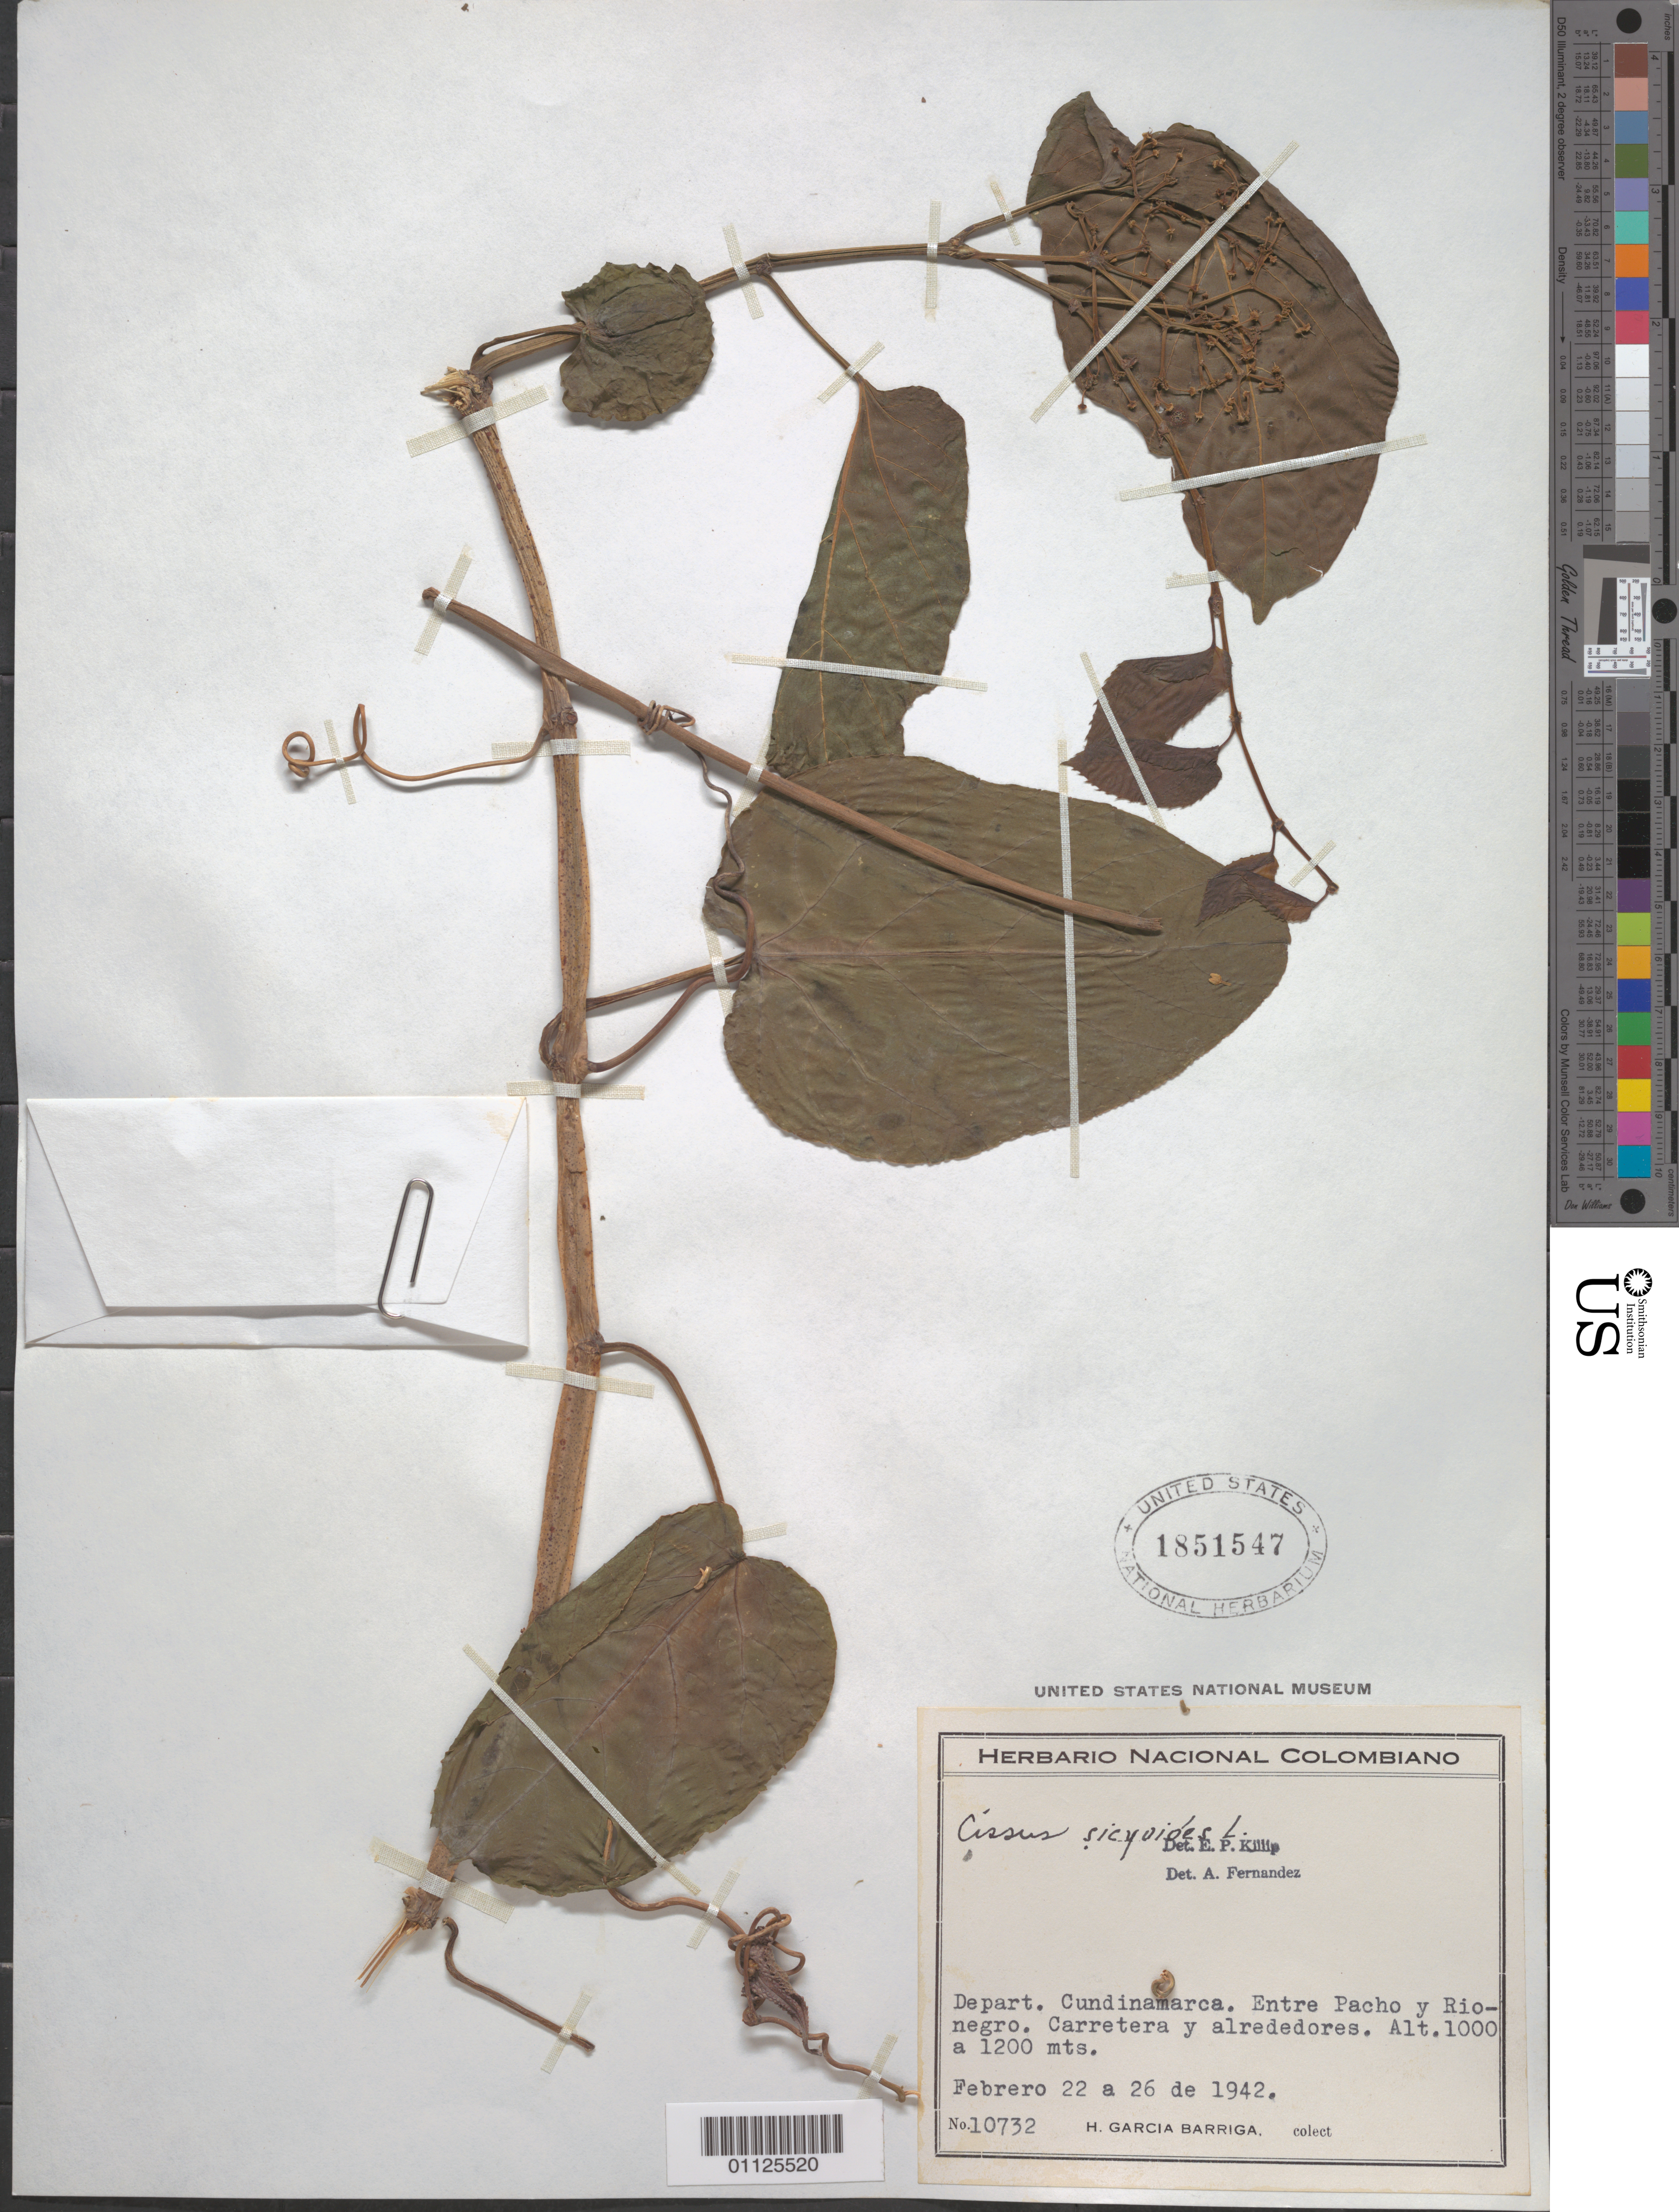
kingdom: Plantae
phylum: Tracheophyta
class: Magnoliopsida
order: Vitales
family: Vitaceae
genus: Cissus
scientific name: Cissus verticillata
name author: (L.) Nicolson & C.E. Jarvis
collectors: H. García Barriga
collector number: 10732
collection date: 1942-02-22/1942-02-26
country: Colombia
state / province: Cundinamarca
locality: Entre Pacho y Rionegro. Carretera y alrededores.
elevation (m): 1000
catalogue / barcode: US 1851547